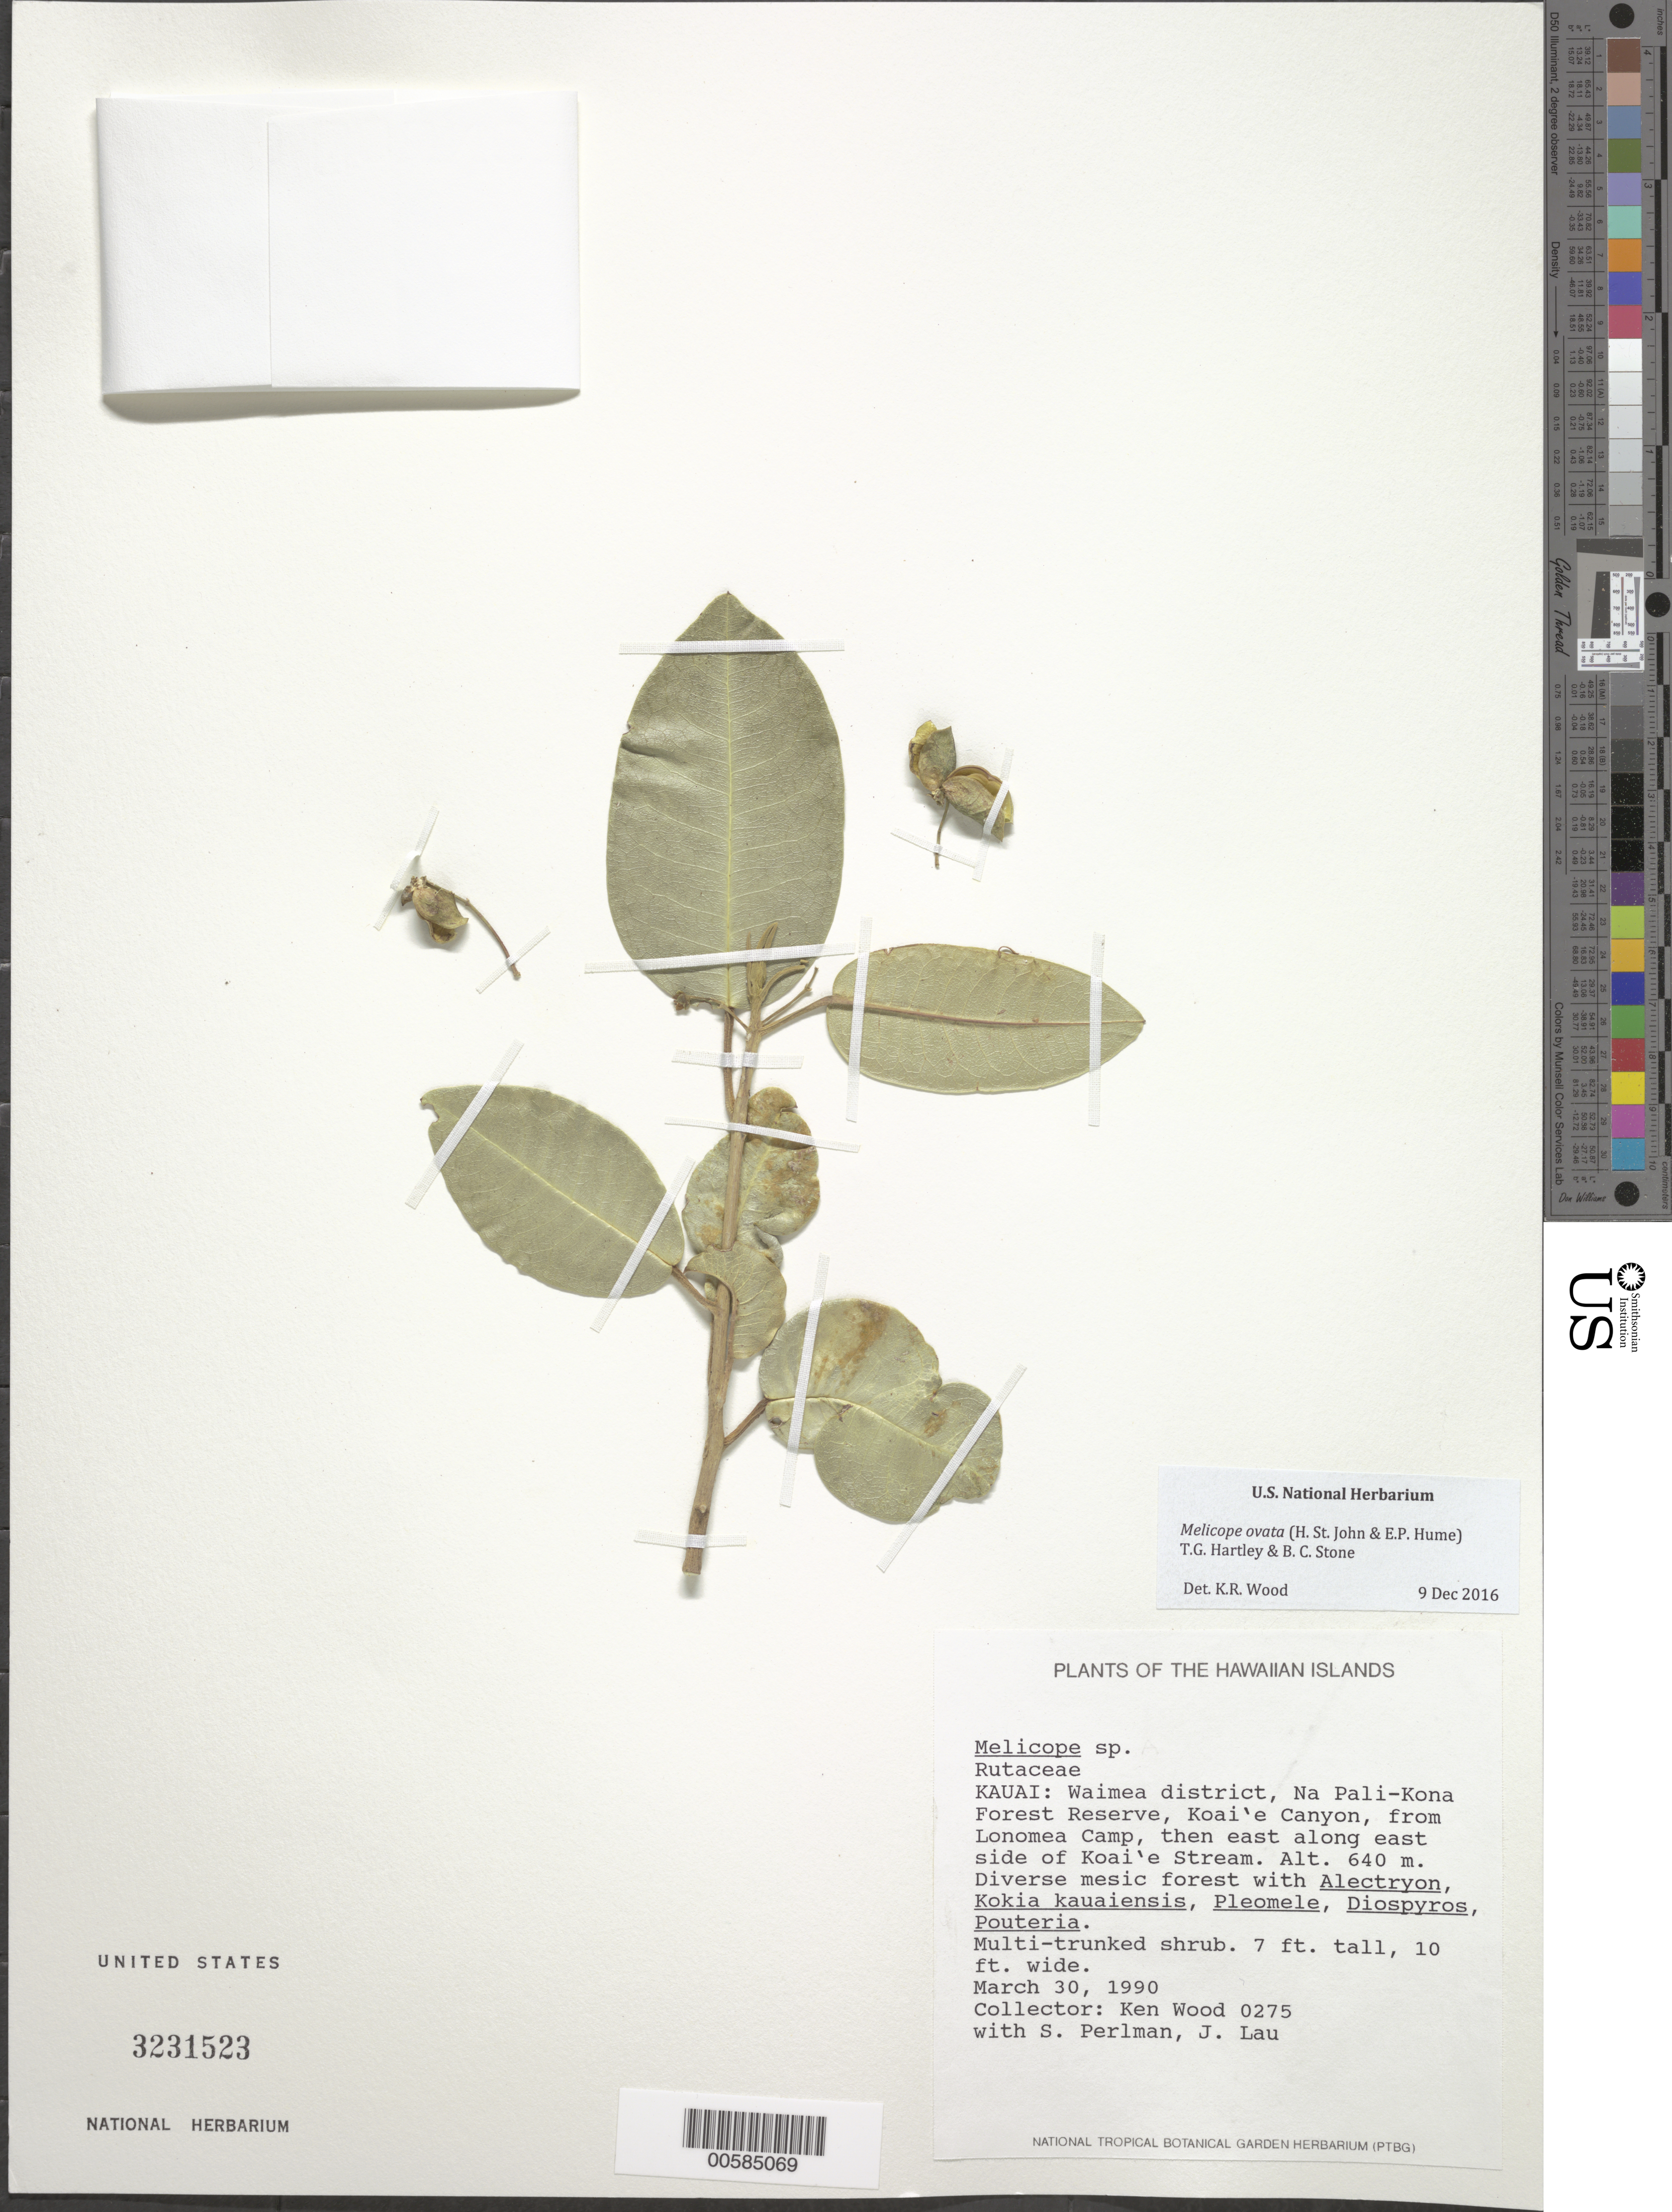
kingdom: Plantae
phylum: Tracheophyta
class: Magnoliopsida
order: Sapindales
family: Rutaceae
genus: Melicope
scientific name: Melicope ovata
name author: (H. St. John & E.P. Hume) T.G. Hartley & B.C. Stone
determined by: Wood, Kenneth R.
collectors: K. Wood, S. P. Perlman & J. Lau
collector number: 0275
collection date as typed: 30 Mar 1990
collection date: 1990-03-30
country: United States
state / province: Hawaii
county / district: Kauai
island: Kaua'i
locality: Waimea Dist, Na Pali-Kona For Res, Koai'e Canyon, from Lonomea Camp, then E along E side of Koai'e Stream.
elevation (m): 640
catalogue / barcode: US 3231523